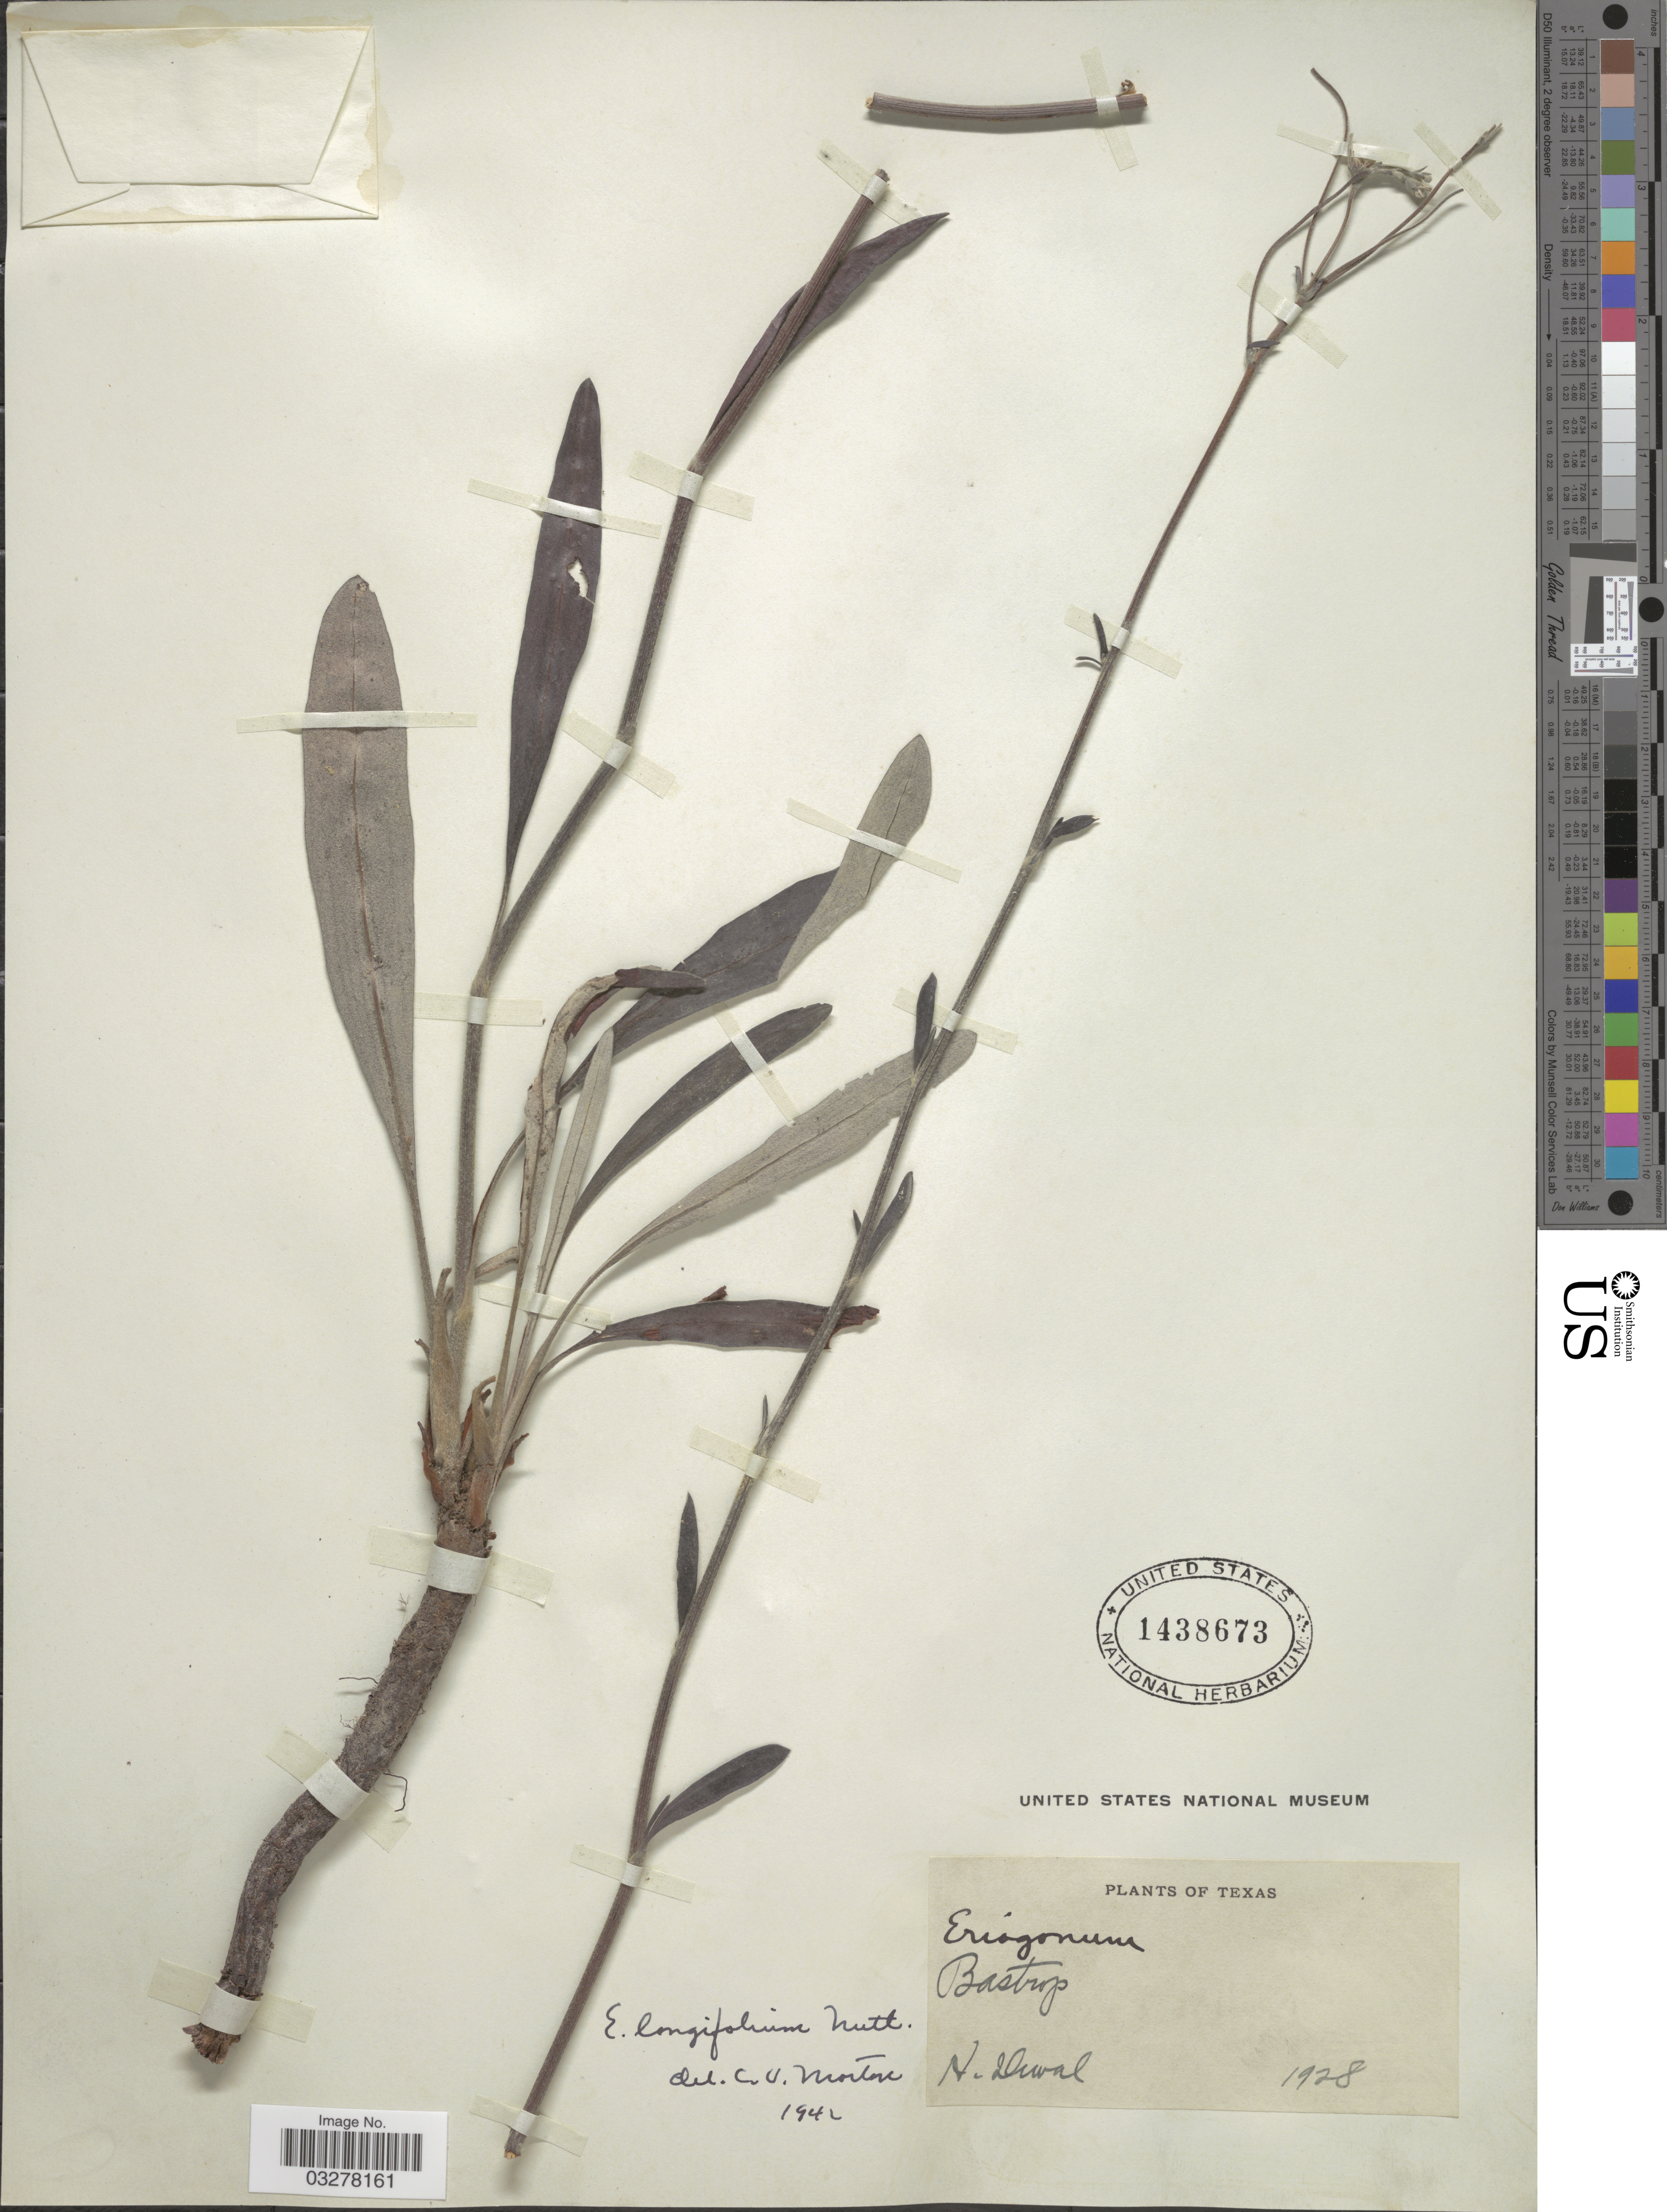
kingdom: Plantae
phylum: Tracheophyta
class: Magnoliopsida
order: Caryophyllales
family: Polygonaceae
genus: Eriogonum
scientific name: Eriogonum longifolium var. longifolium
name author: Nutt.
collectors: H. Dewal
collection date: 1928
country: United States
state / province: Texas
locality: Bastrop.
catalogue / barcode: US 1438673